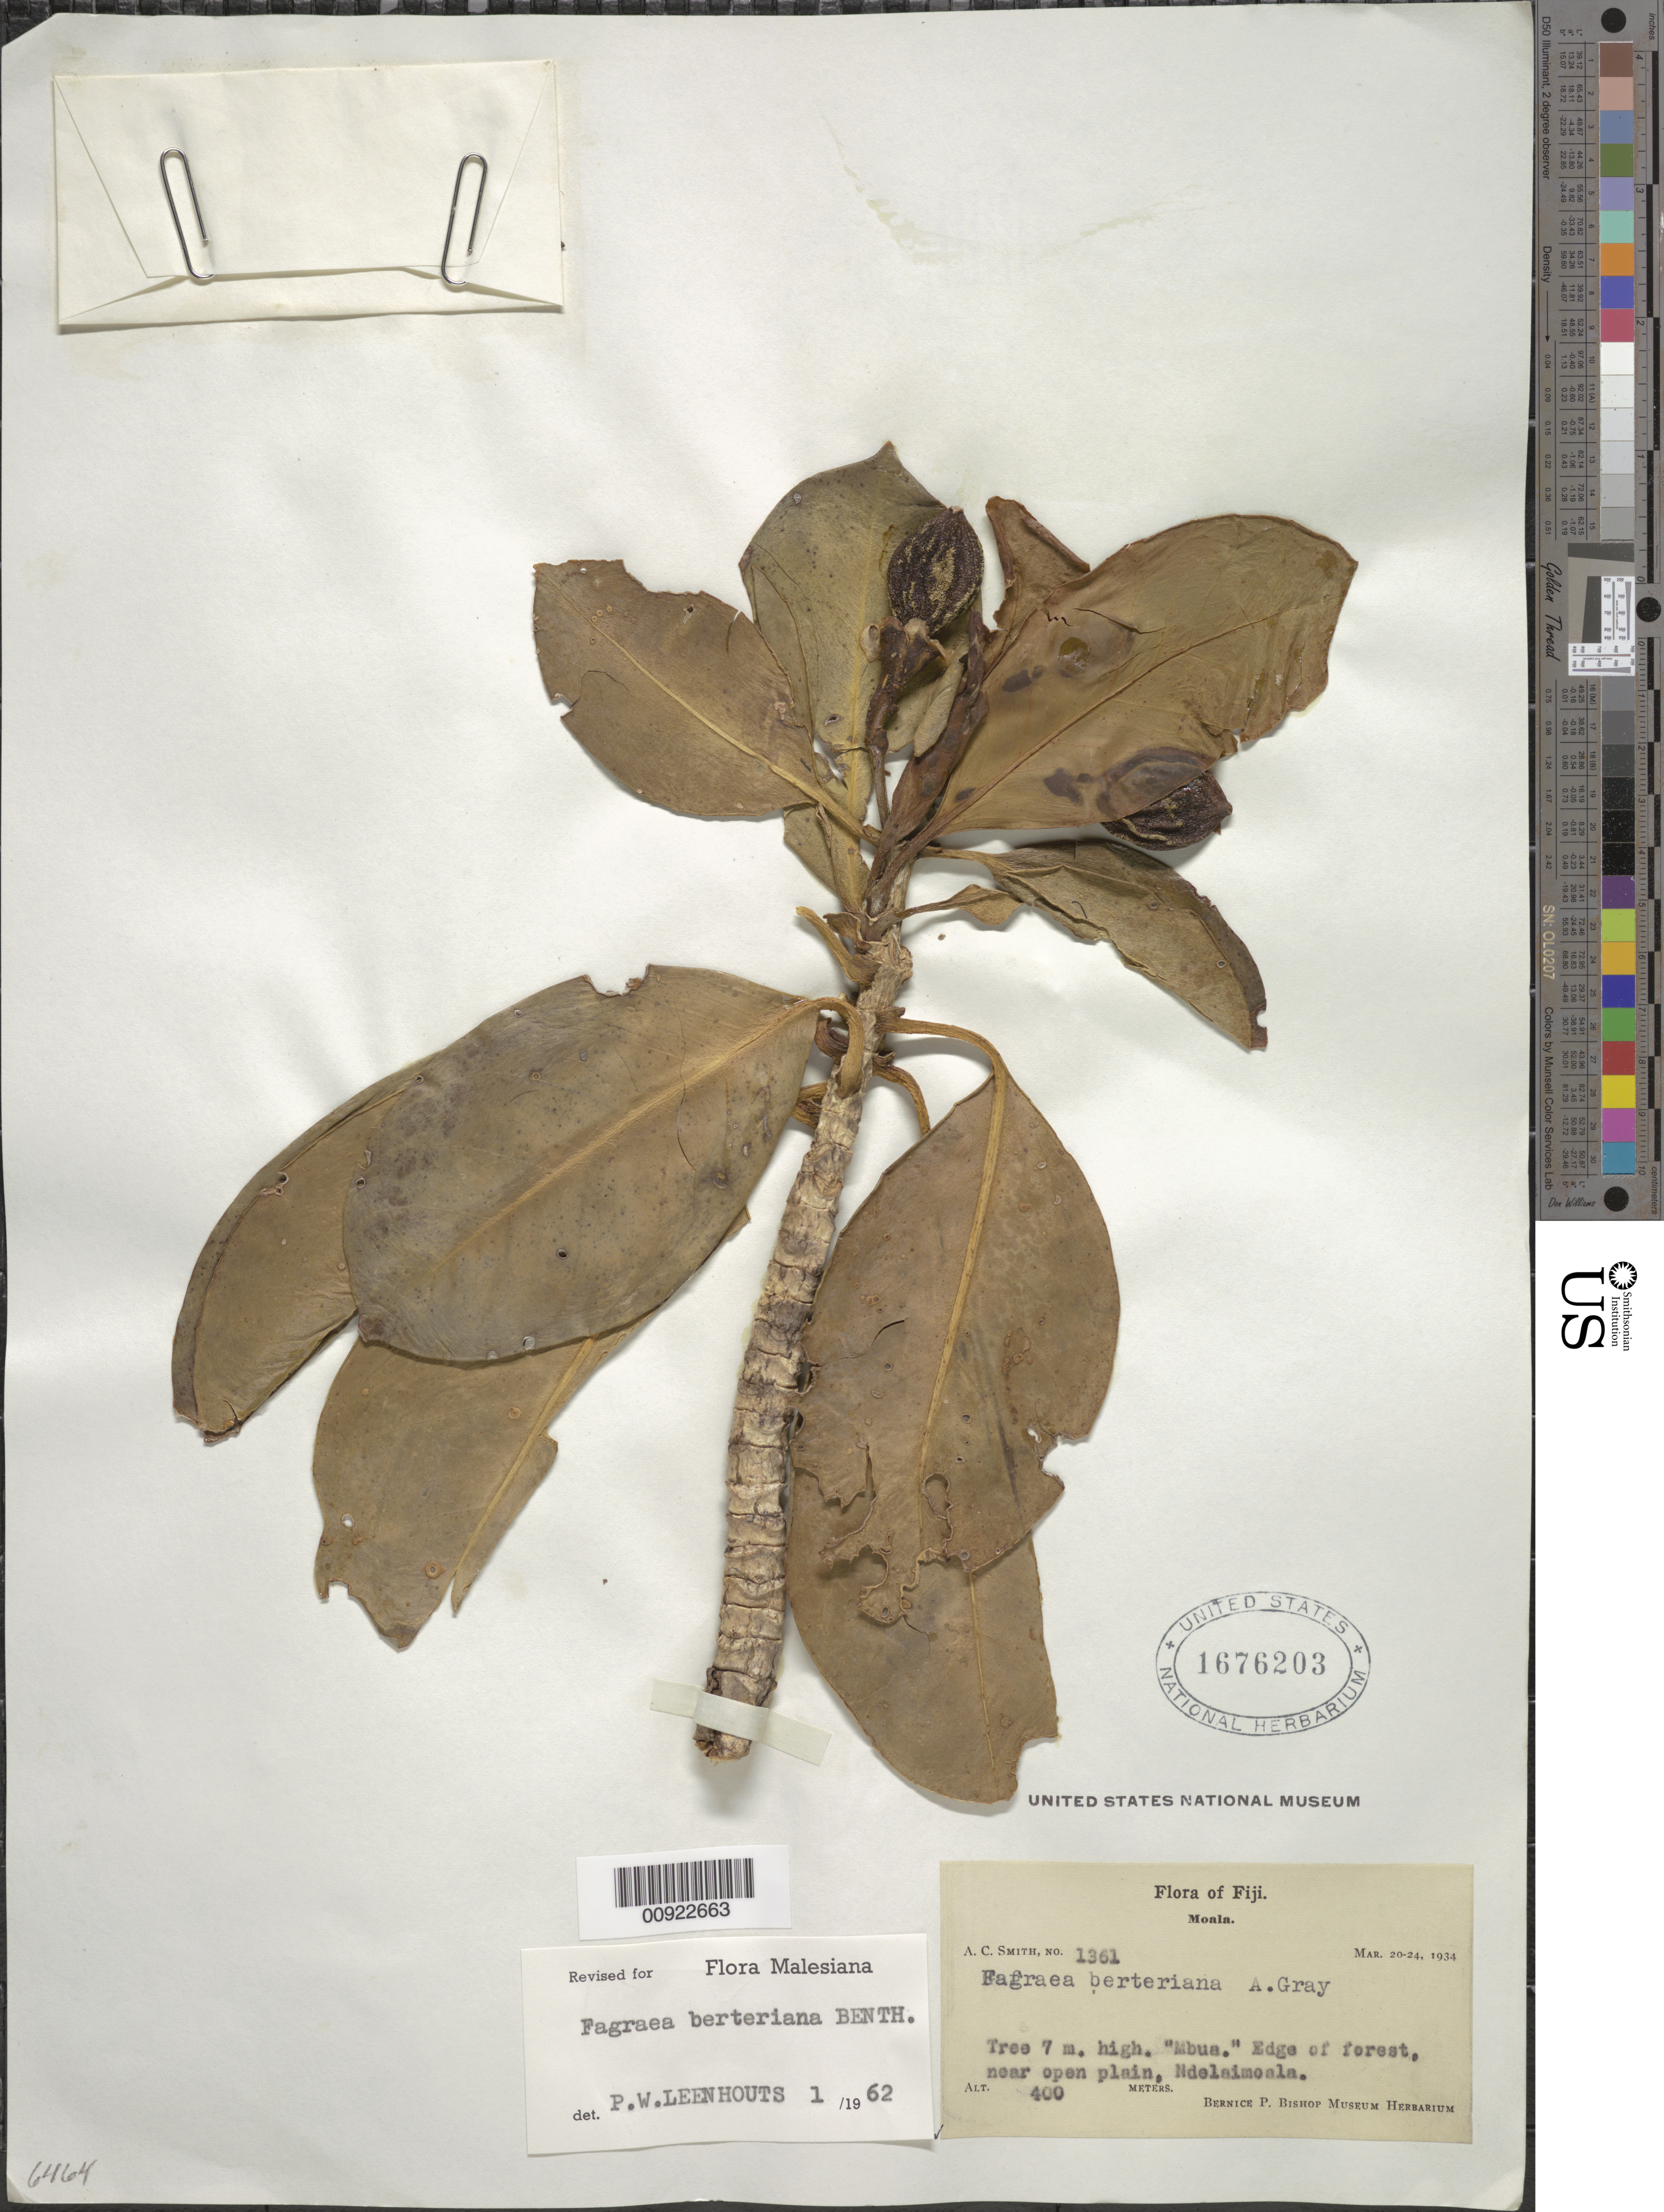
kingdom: Plantae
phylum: Tracheophyta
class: Magnoliopsida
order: Gentianales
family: Gentianaceae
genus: Fagraea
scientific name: Fagraea berteroana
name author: A. Gray ex Benth.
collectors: C. A. Smith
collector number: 1361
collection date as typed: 20 Mar 1934 to 24 Mar 1934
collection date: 1934-03-20/1934-03-24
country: Fiji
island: Moala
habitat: Edge of forest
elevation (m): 400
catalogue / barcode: US 1676203